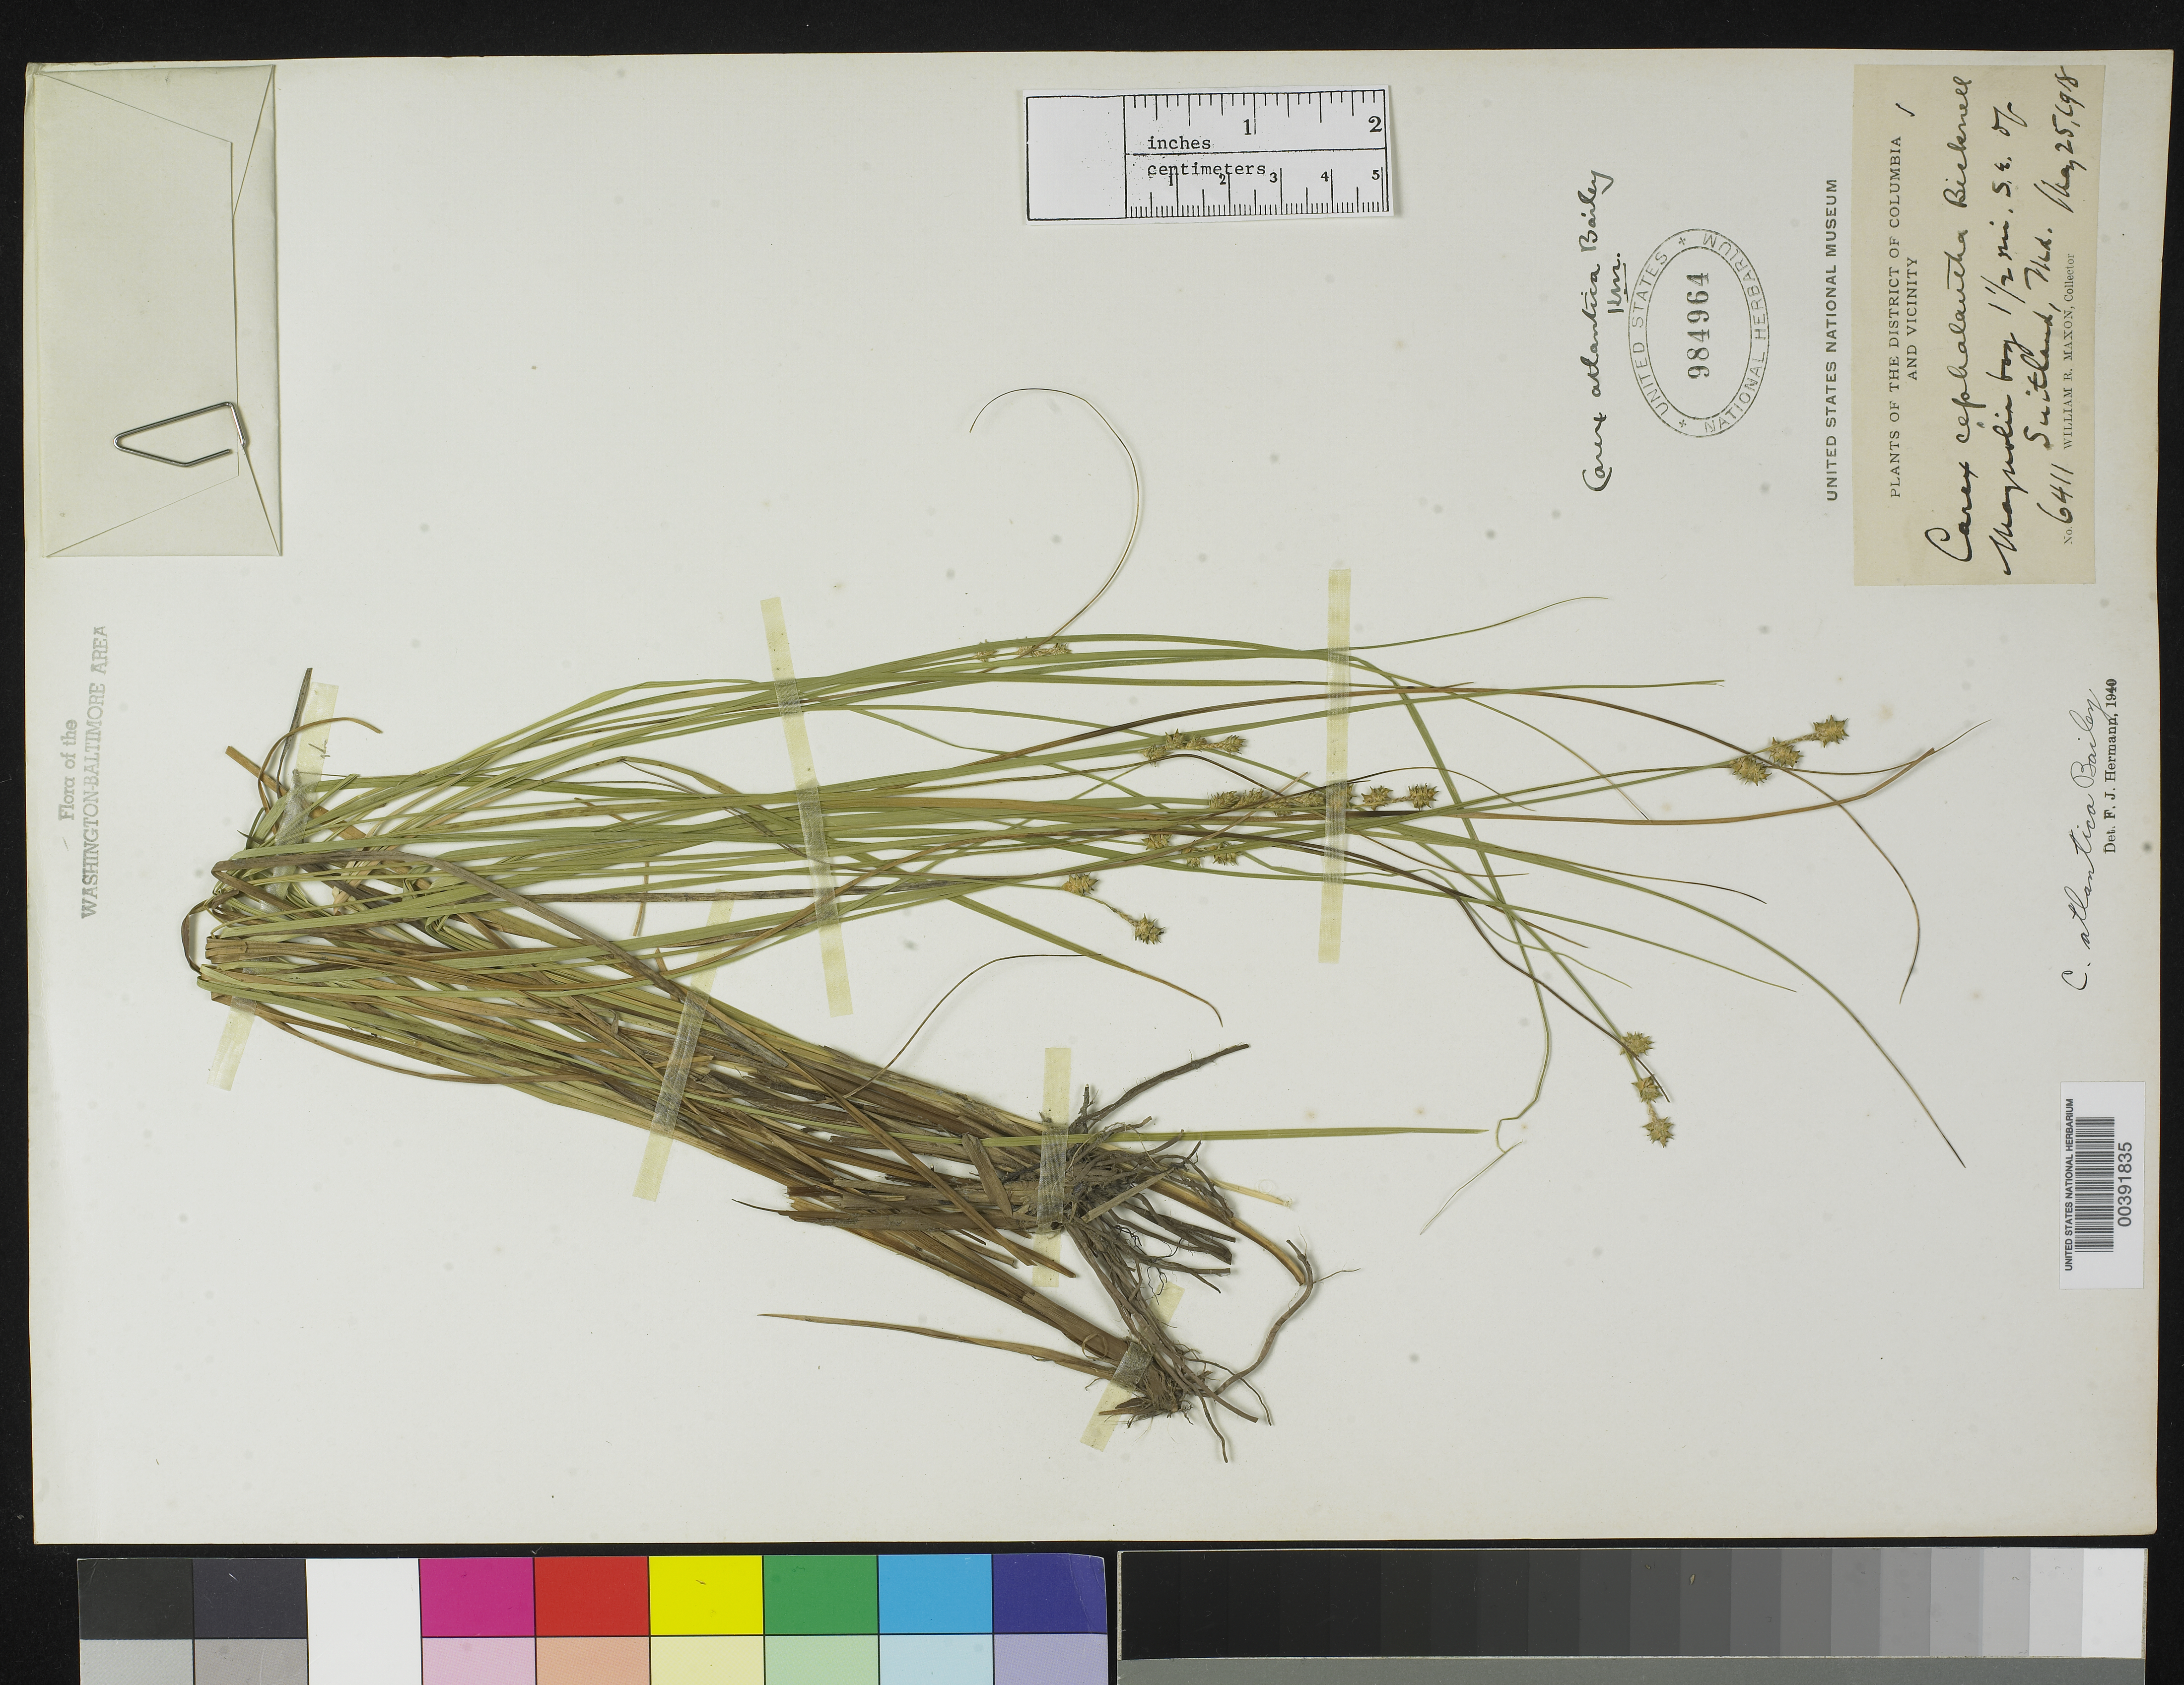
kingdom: Plantae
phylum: Tracheophyta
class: Liliopsida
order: Poales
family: Cyperaceae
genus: Carex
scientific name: Carex atlantica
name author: L.H. Bailey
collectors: W. R. Maxon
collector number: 6411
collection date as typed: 25 May 1918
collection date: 1918-05-25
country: United States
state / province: Maryland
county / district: Prince George's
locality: Magnolia Bog, SE of Suitland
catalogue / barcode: US 984964